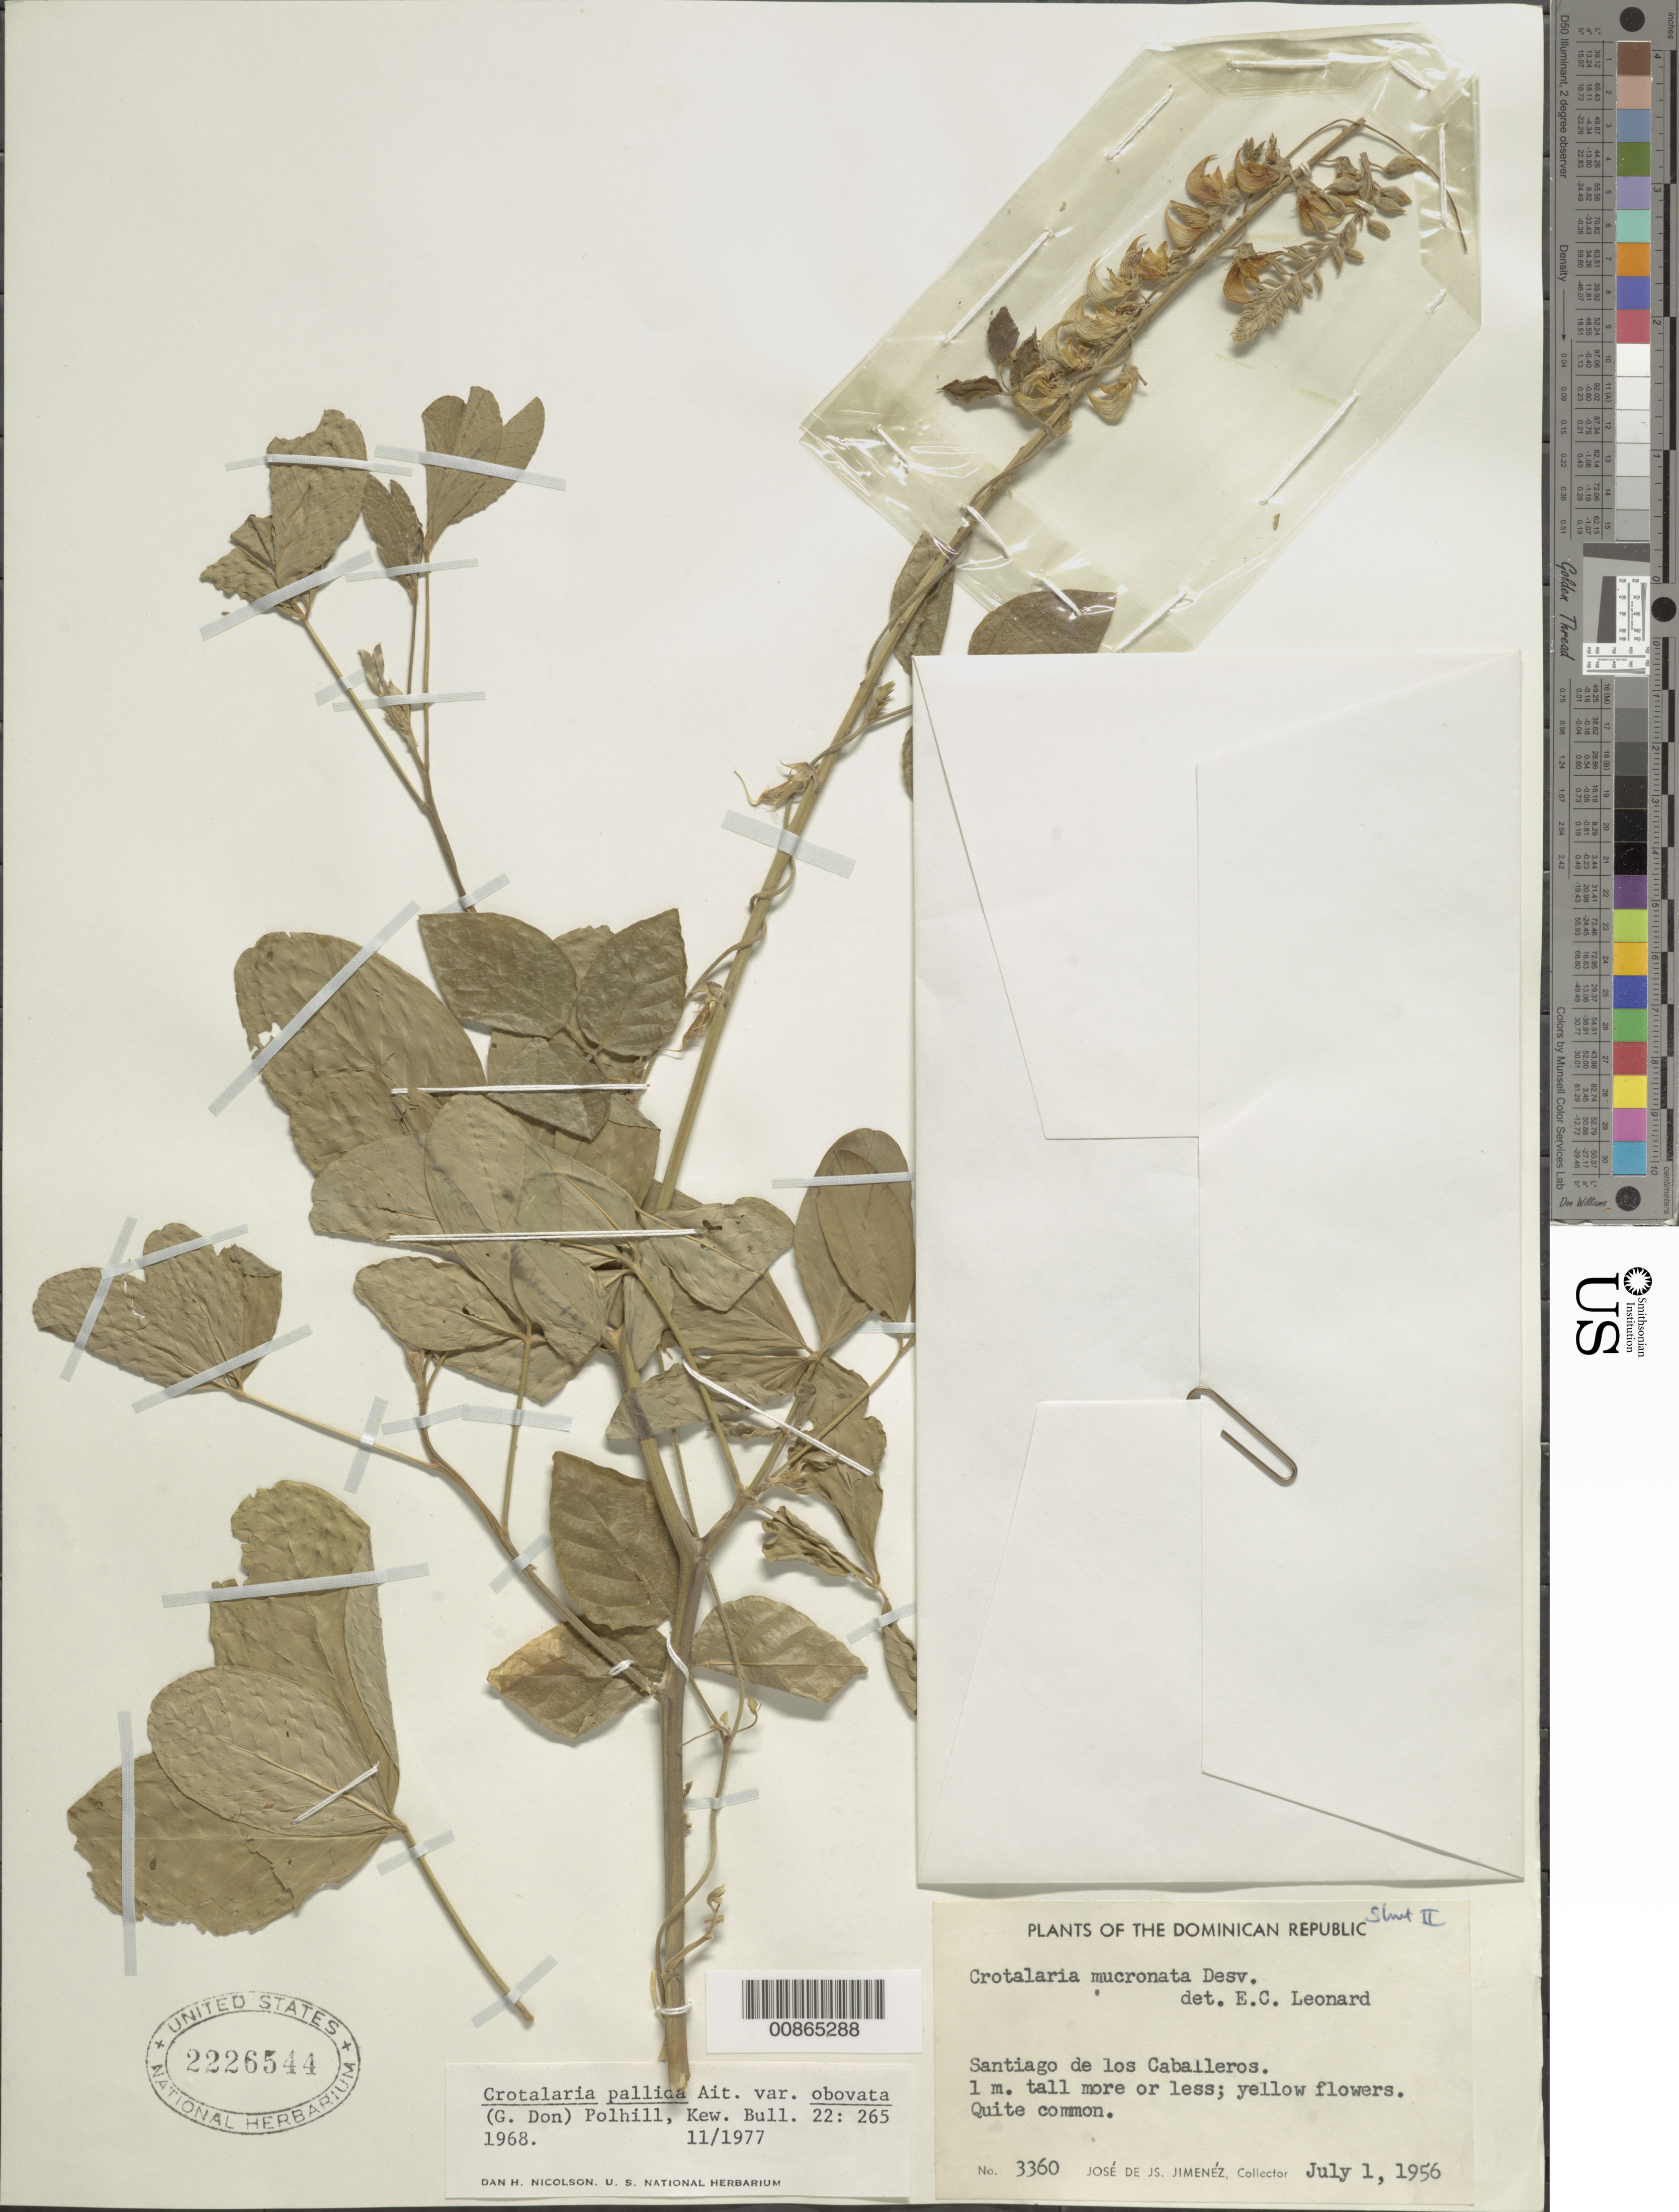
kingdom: Plantae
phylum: Tracheophyta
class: Magnoliopsida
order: Fabales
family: Fabaceae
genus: Crotalaria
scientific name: Crotalaria pallida var. obovata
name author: (G. Don) Polhill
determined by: Nicolson, Dan H.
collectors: J. J. Jiménez Almonte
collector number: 3360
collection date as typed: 01 Jul 1956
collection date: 1956-07-01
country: Dominican Republic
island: Hispaniola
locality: Santiago de los Caballeros.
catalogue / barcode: US 2226544